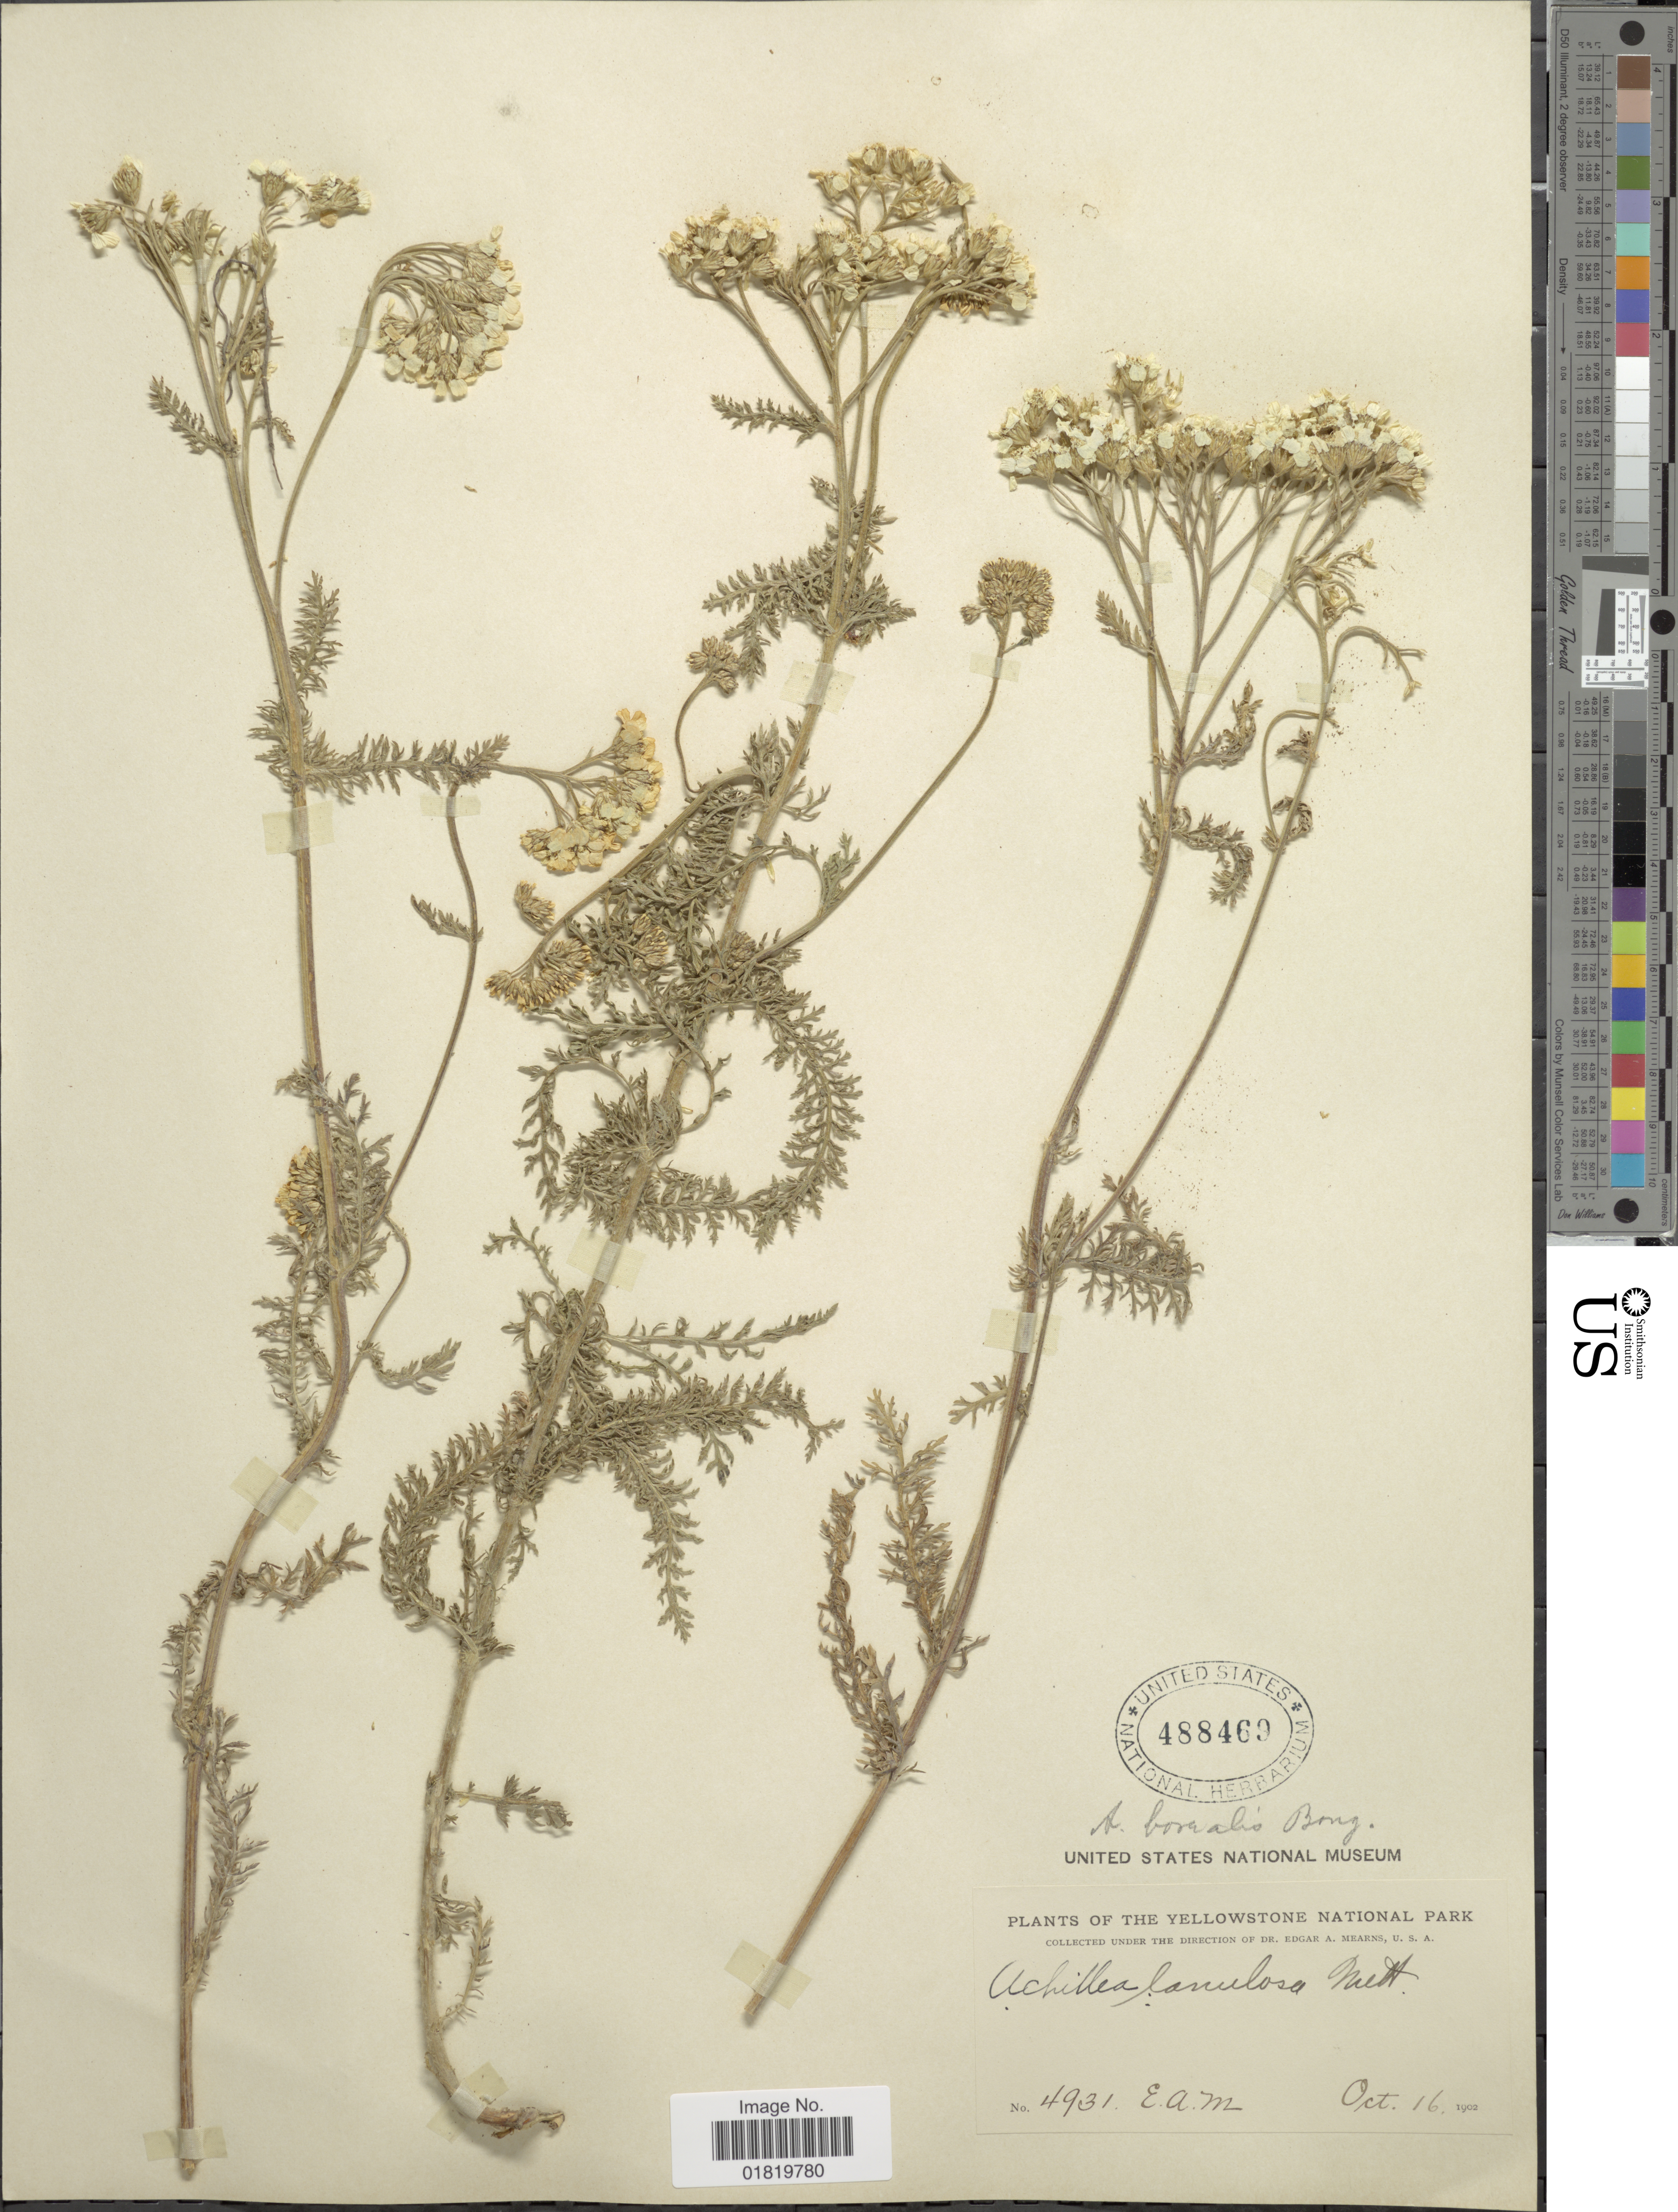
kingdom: Plantae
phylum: Tracheophyta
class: Magnoliopsida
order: Asterales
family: Asteraceae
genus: Achillea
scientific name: Achillea borealis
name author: Bong.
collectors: E. A. Mearns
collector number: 4931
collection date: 1902-10-16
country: United States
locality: Yellowstone National Park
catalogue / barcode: US 488469